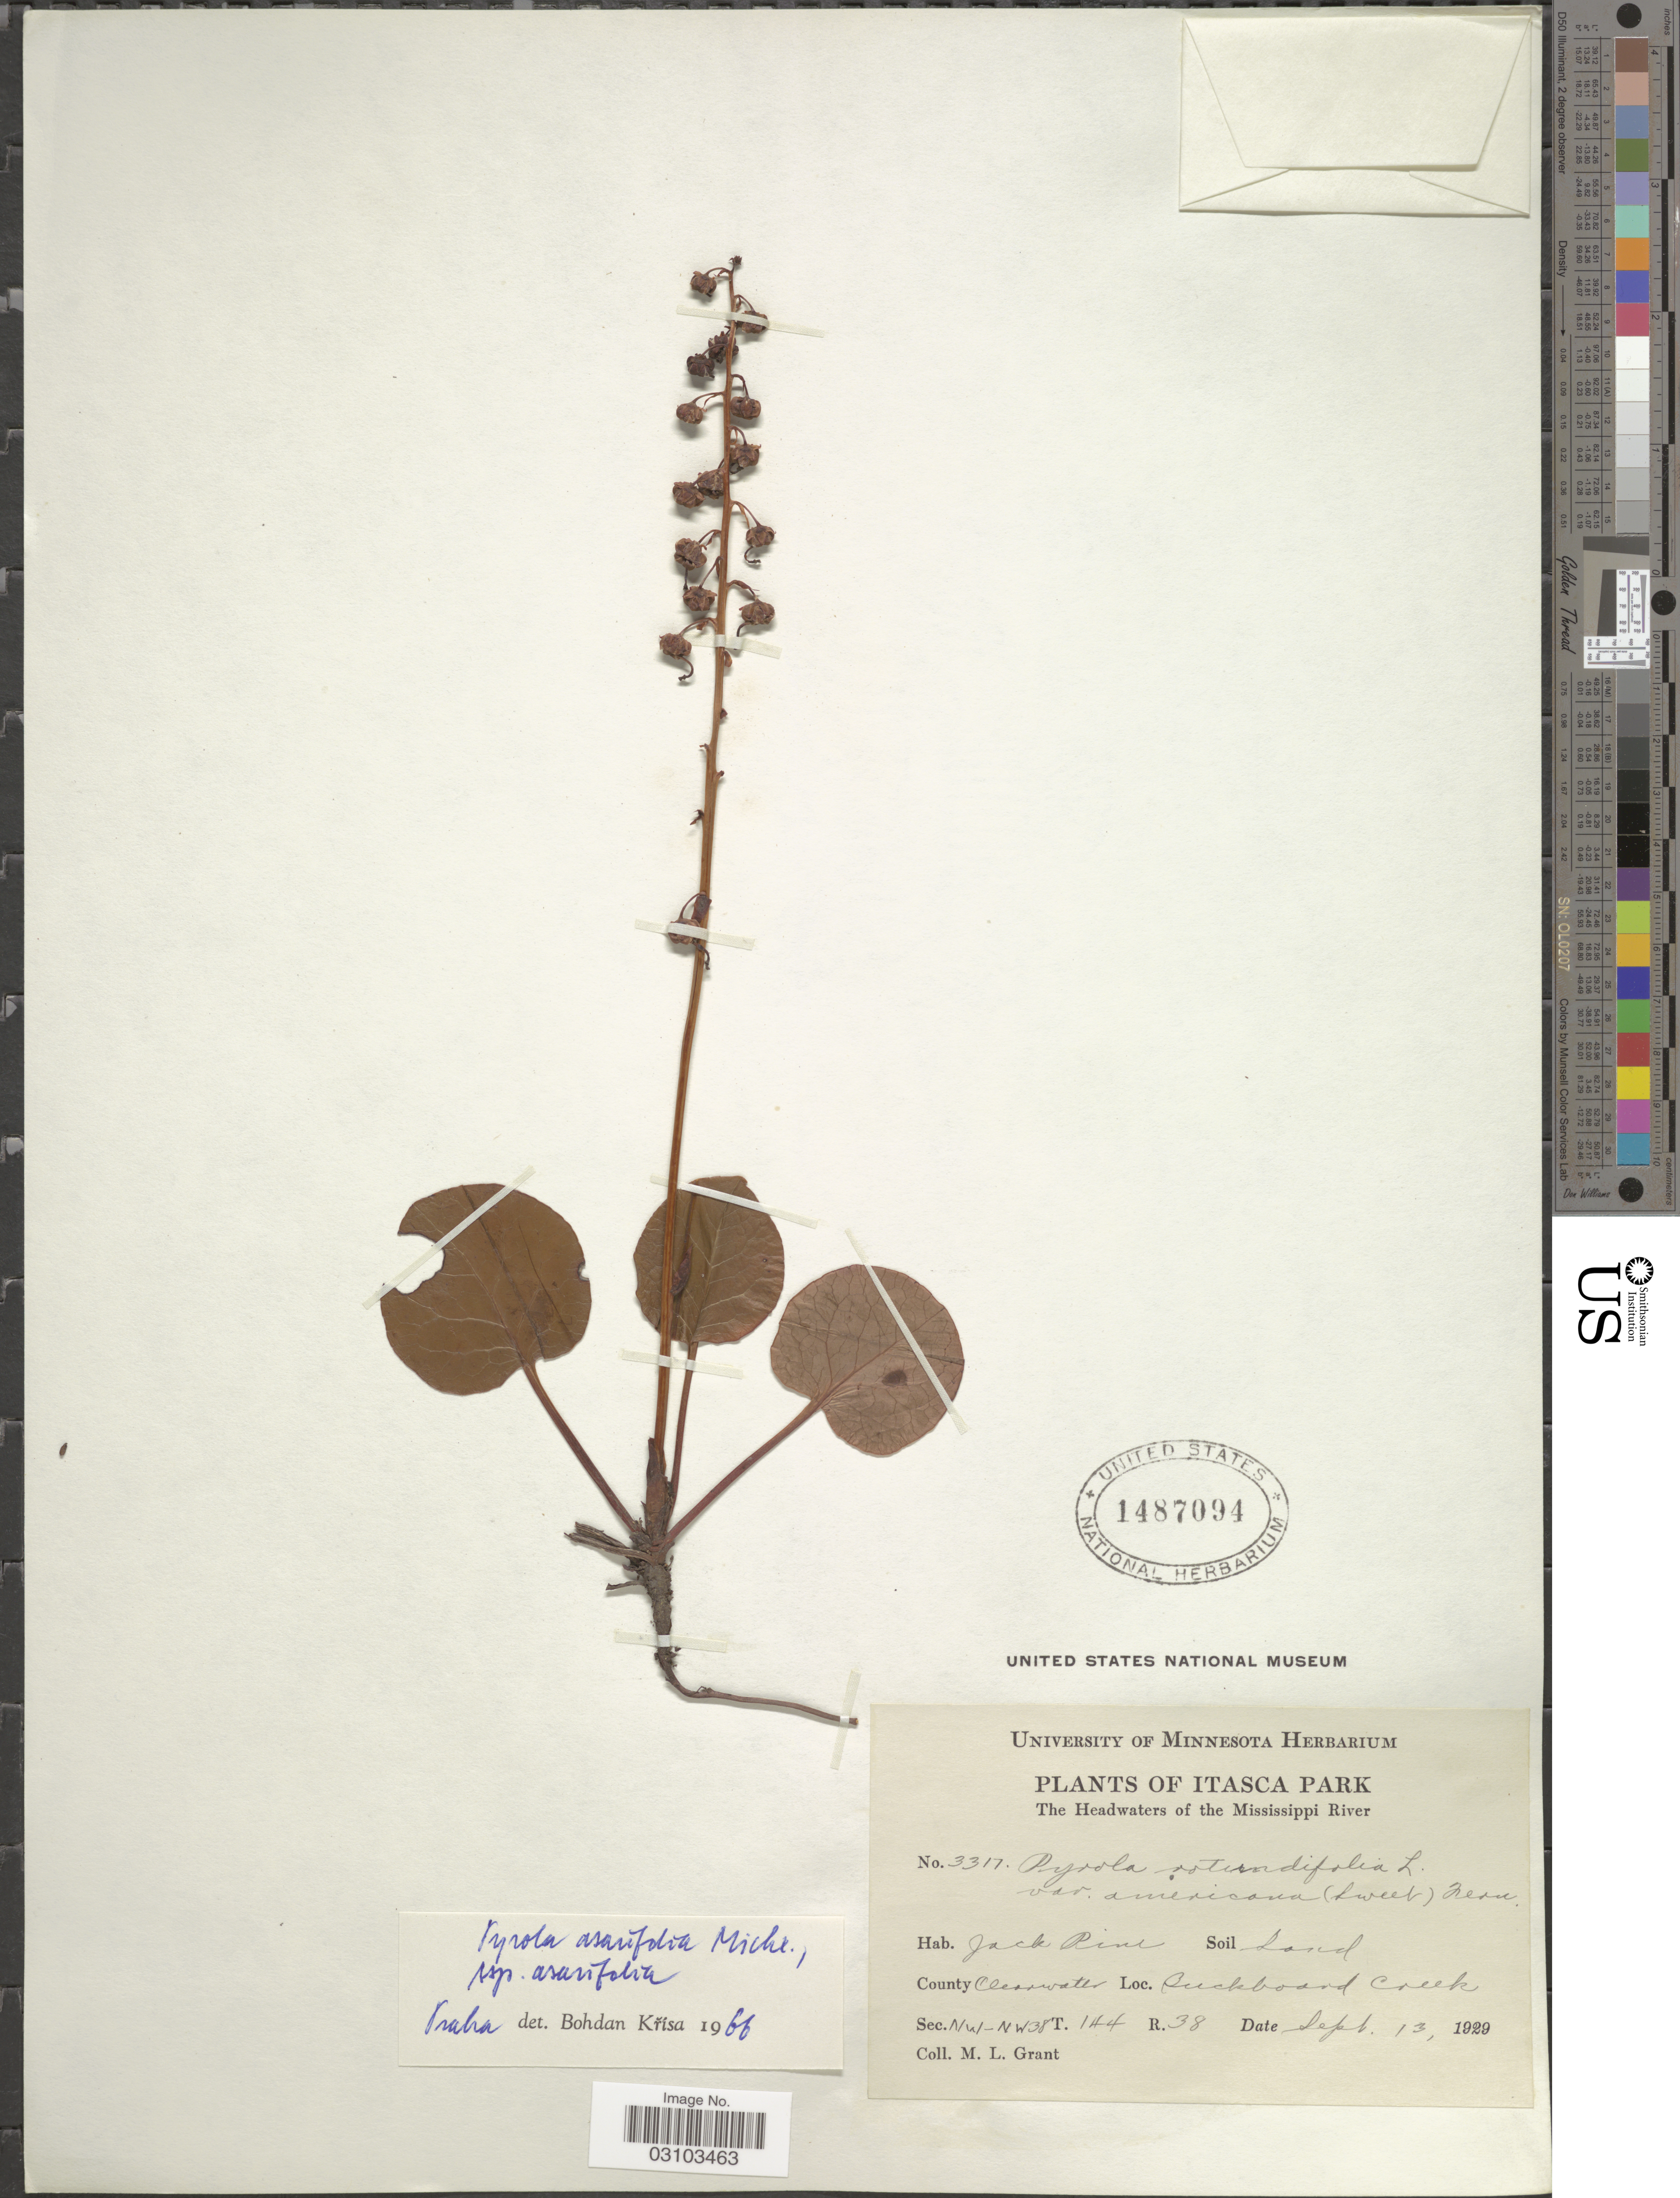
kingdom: Plantae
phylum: Tracheophyta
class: Magnoliopsida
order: Ericales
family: Ericaceae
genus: Pyrola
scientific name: Pyrola asarifolia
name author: Michx.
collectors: M. L. Grant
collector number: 3317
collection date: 1929-09-13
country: United States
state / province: Minnesota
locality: Itasca Park, The Headwaters of the Mississippi River, Jack Pine, County Clearwater, Buckboard Creek. Sec. NW-NW38T. 144 R. 38.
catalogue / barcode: US 1487094